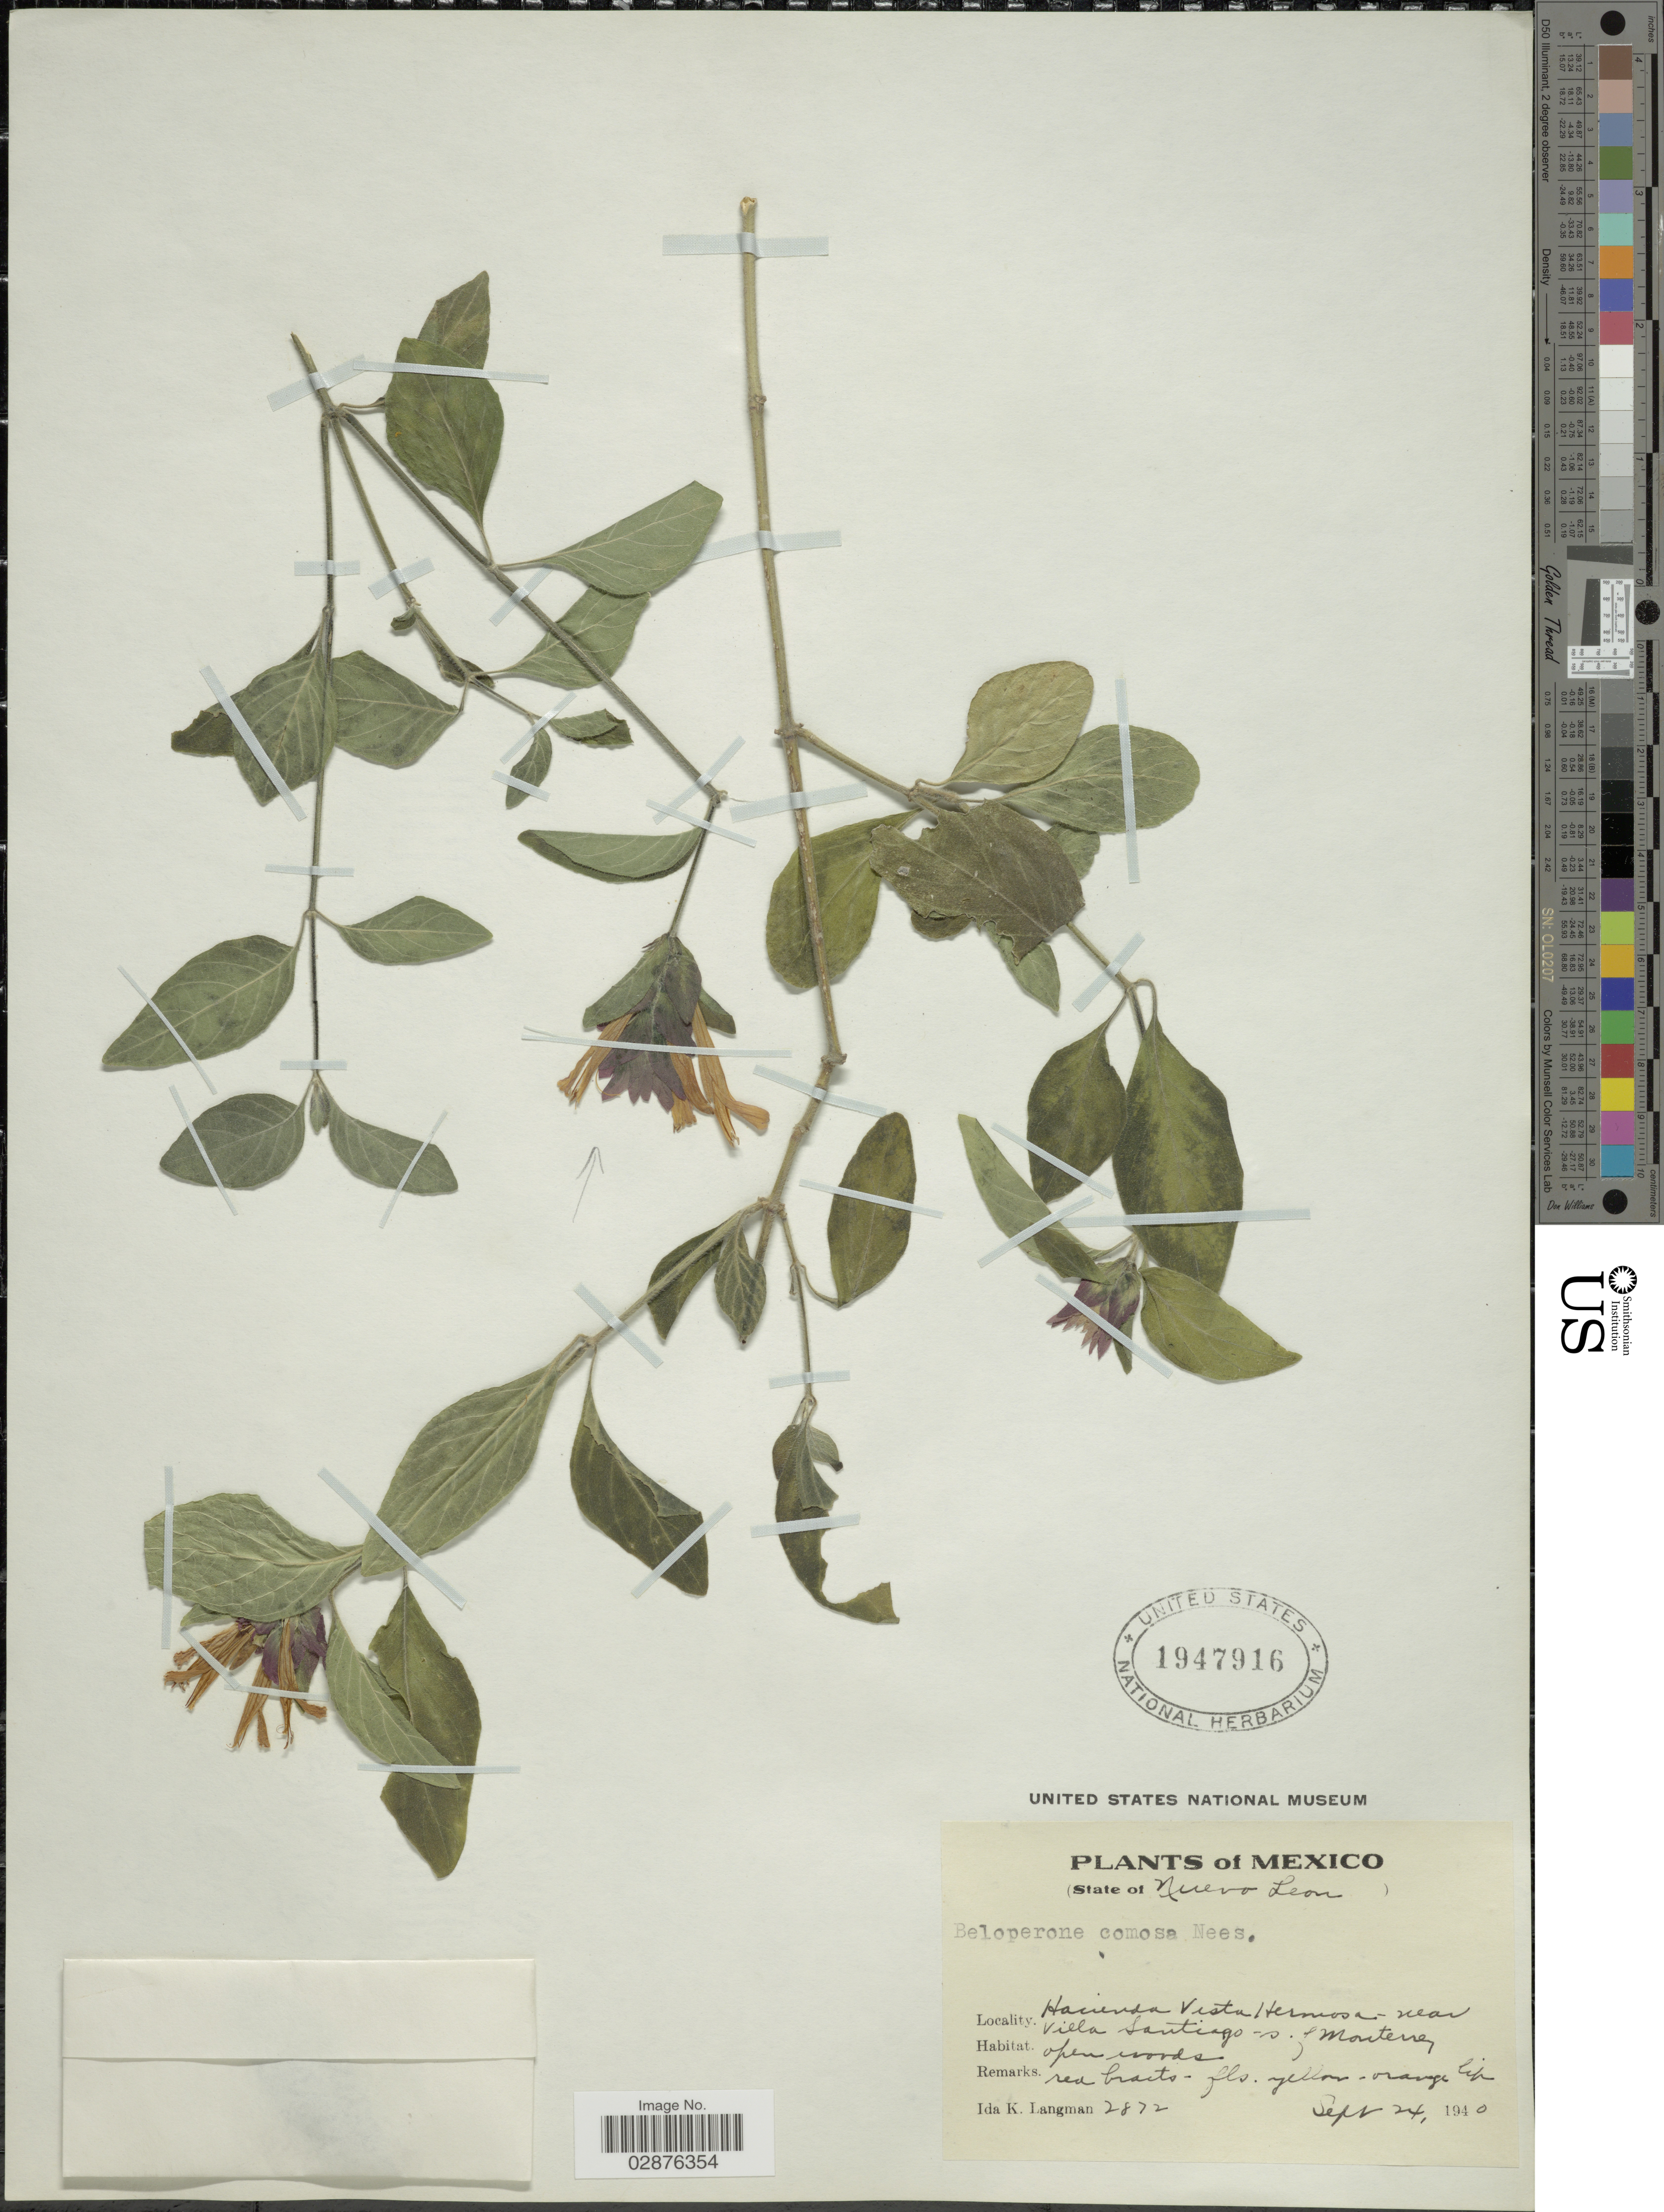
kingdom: Plantae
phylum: Tracheophyta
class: Magnoliopsida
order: Lamiales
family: Acanthaceae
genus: Justicia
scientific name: Justicia fulvicoma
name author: Schltdl. & Cham.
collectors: I. K. Langman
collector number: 2872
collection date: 1940-09-24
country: Mexico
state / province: Nuevo León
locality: Hacienda Vista Hermosa near Villa Santiago - S. of Monterrey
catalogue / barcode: US 1947916